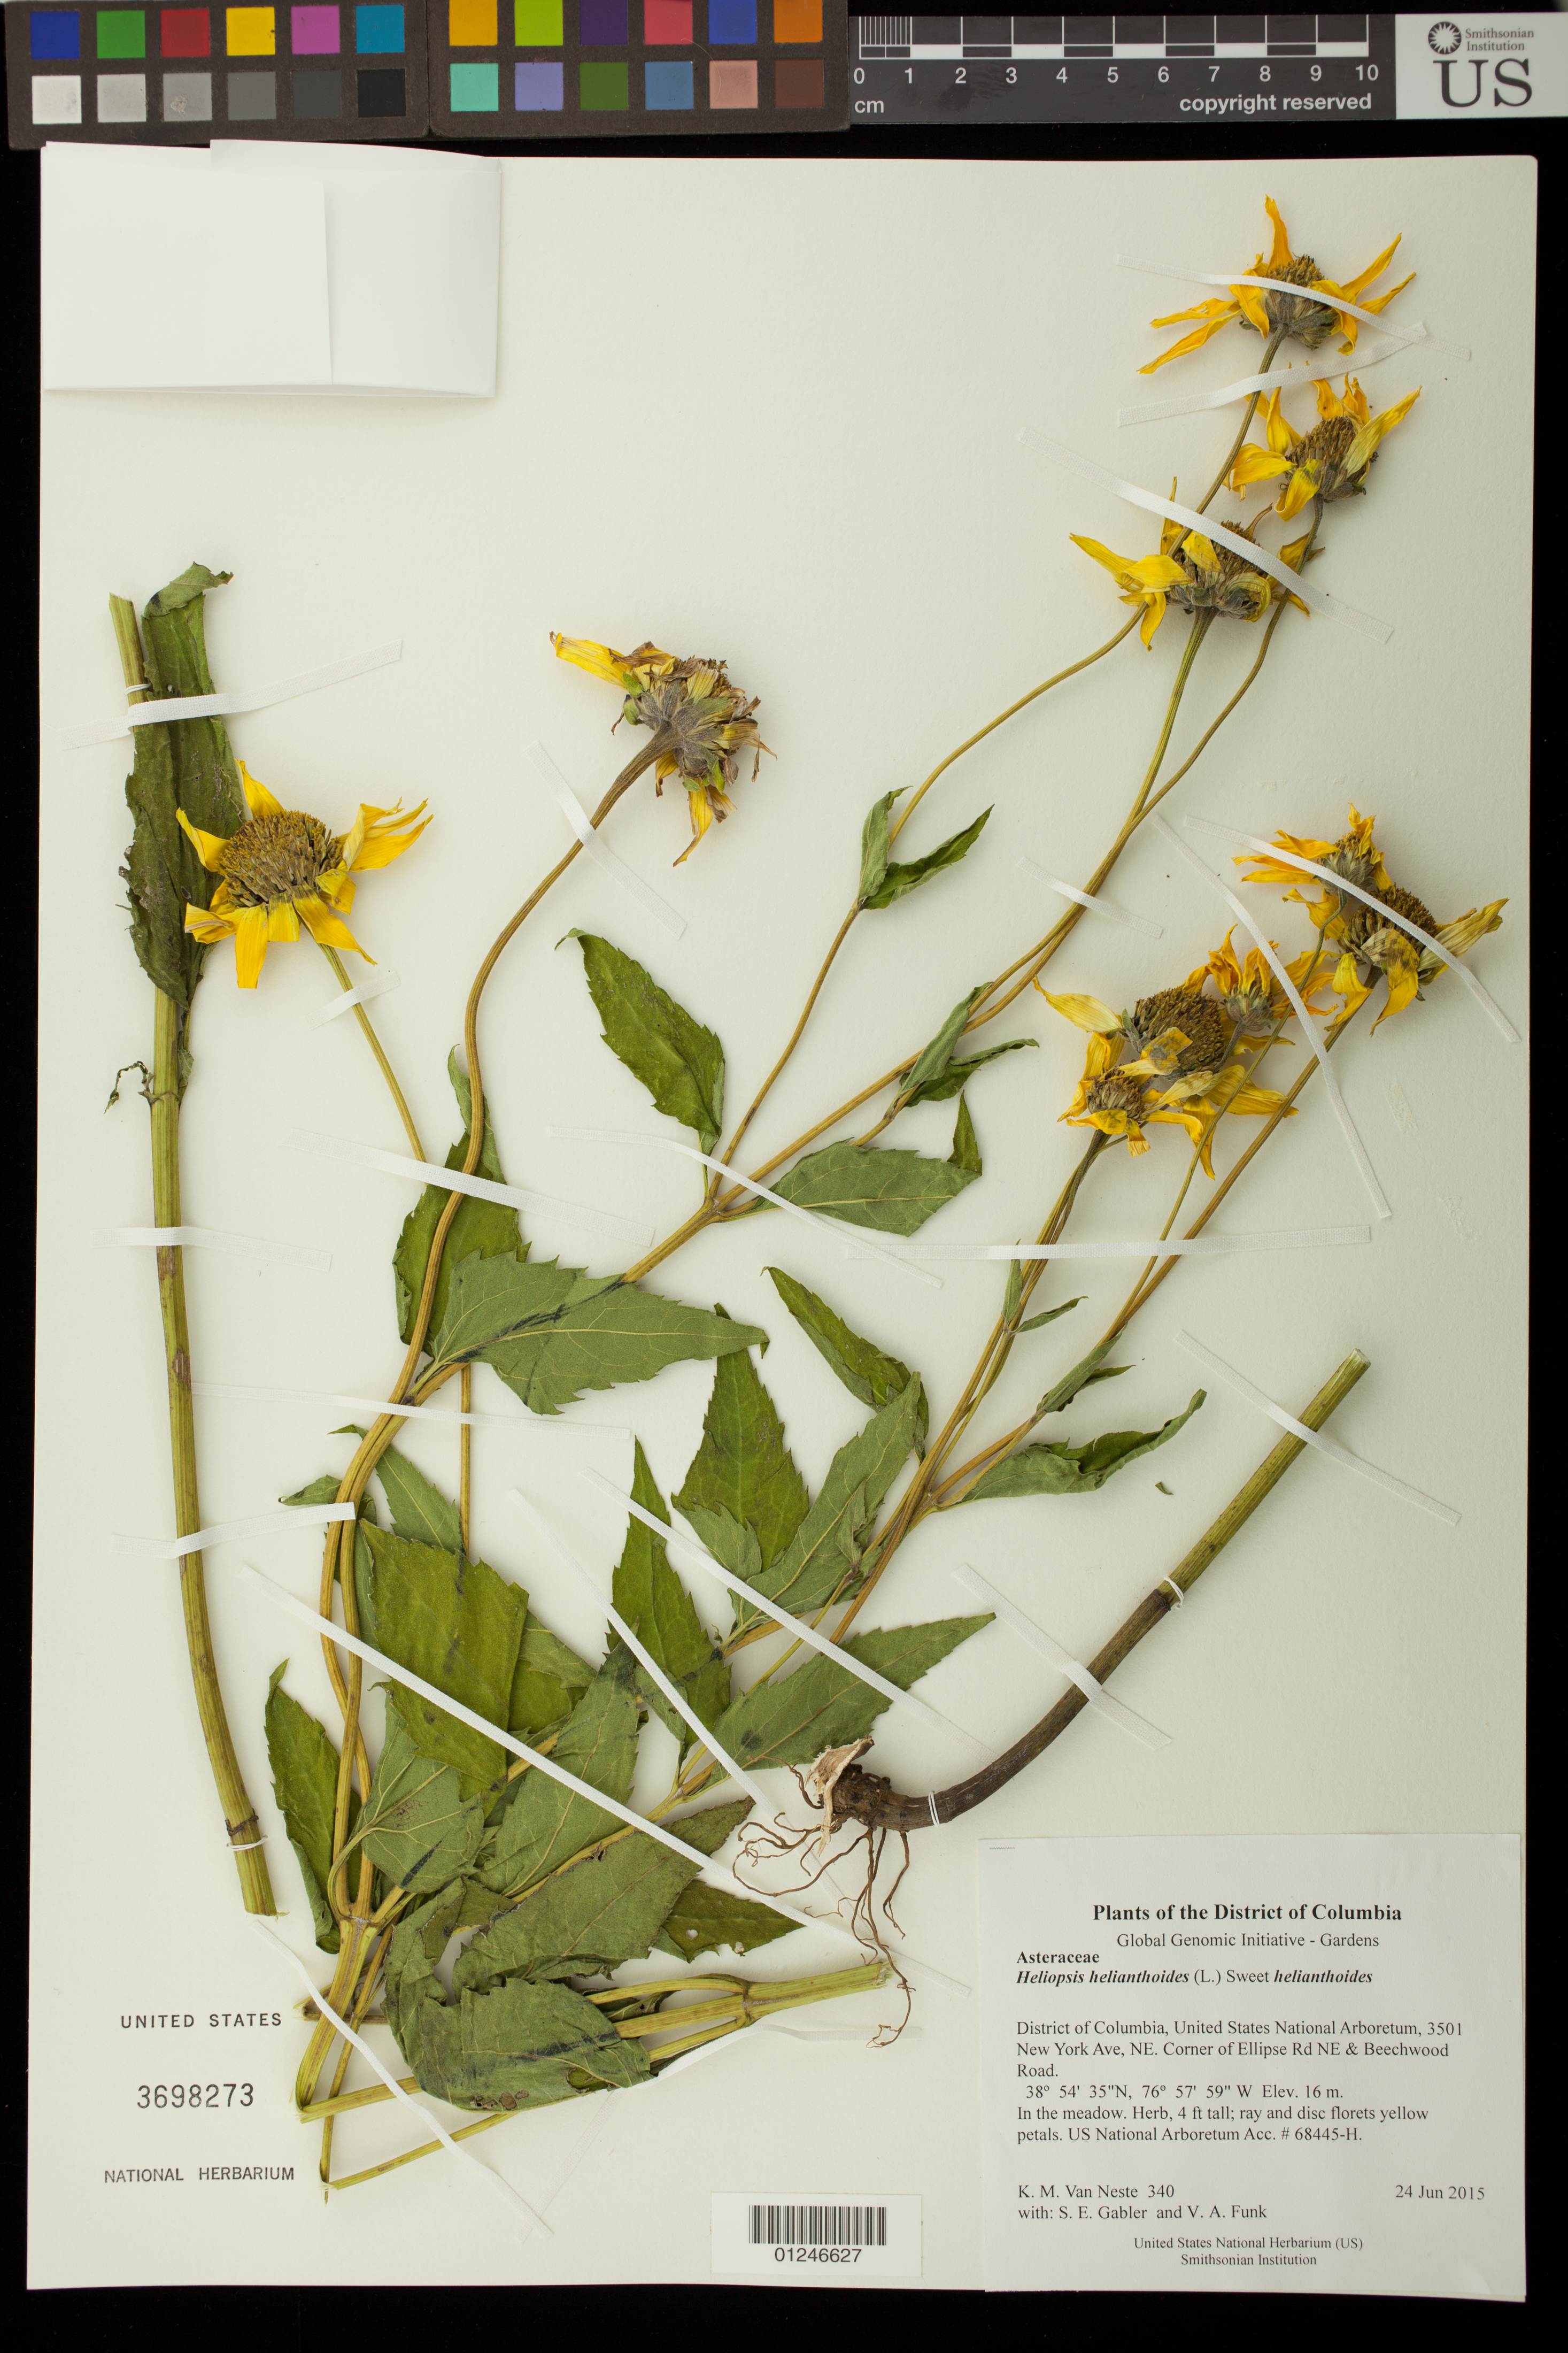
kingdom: Plantae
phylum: Tracheophyta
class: Magnoliopsida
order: Asterales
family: Asteraceae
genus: Heliopsis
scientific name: Heliopsis helianthoides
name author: (L.) Sweet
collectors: S. E. Gabler & V. Funk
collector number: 340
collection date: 2015-06-24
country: United States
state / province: District of Columbia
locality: United States National Arboretum, 3501 New York Ave, NE. Corner of Ellipse Rd NE & Beechwood Road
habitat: In the meadow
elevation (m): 16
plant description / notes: Heliopsis helianthoides USNA ACCESSION: 68445 RECEIVED: Heliopsis helianthoidesplant10/21/1991 PROVENANCE CODE: G FULL PROVENANCE: from a cultivated plant not of known wild origin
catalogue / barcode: US 3698273